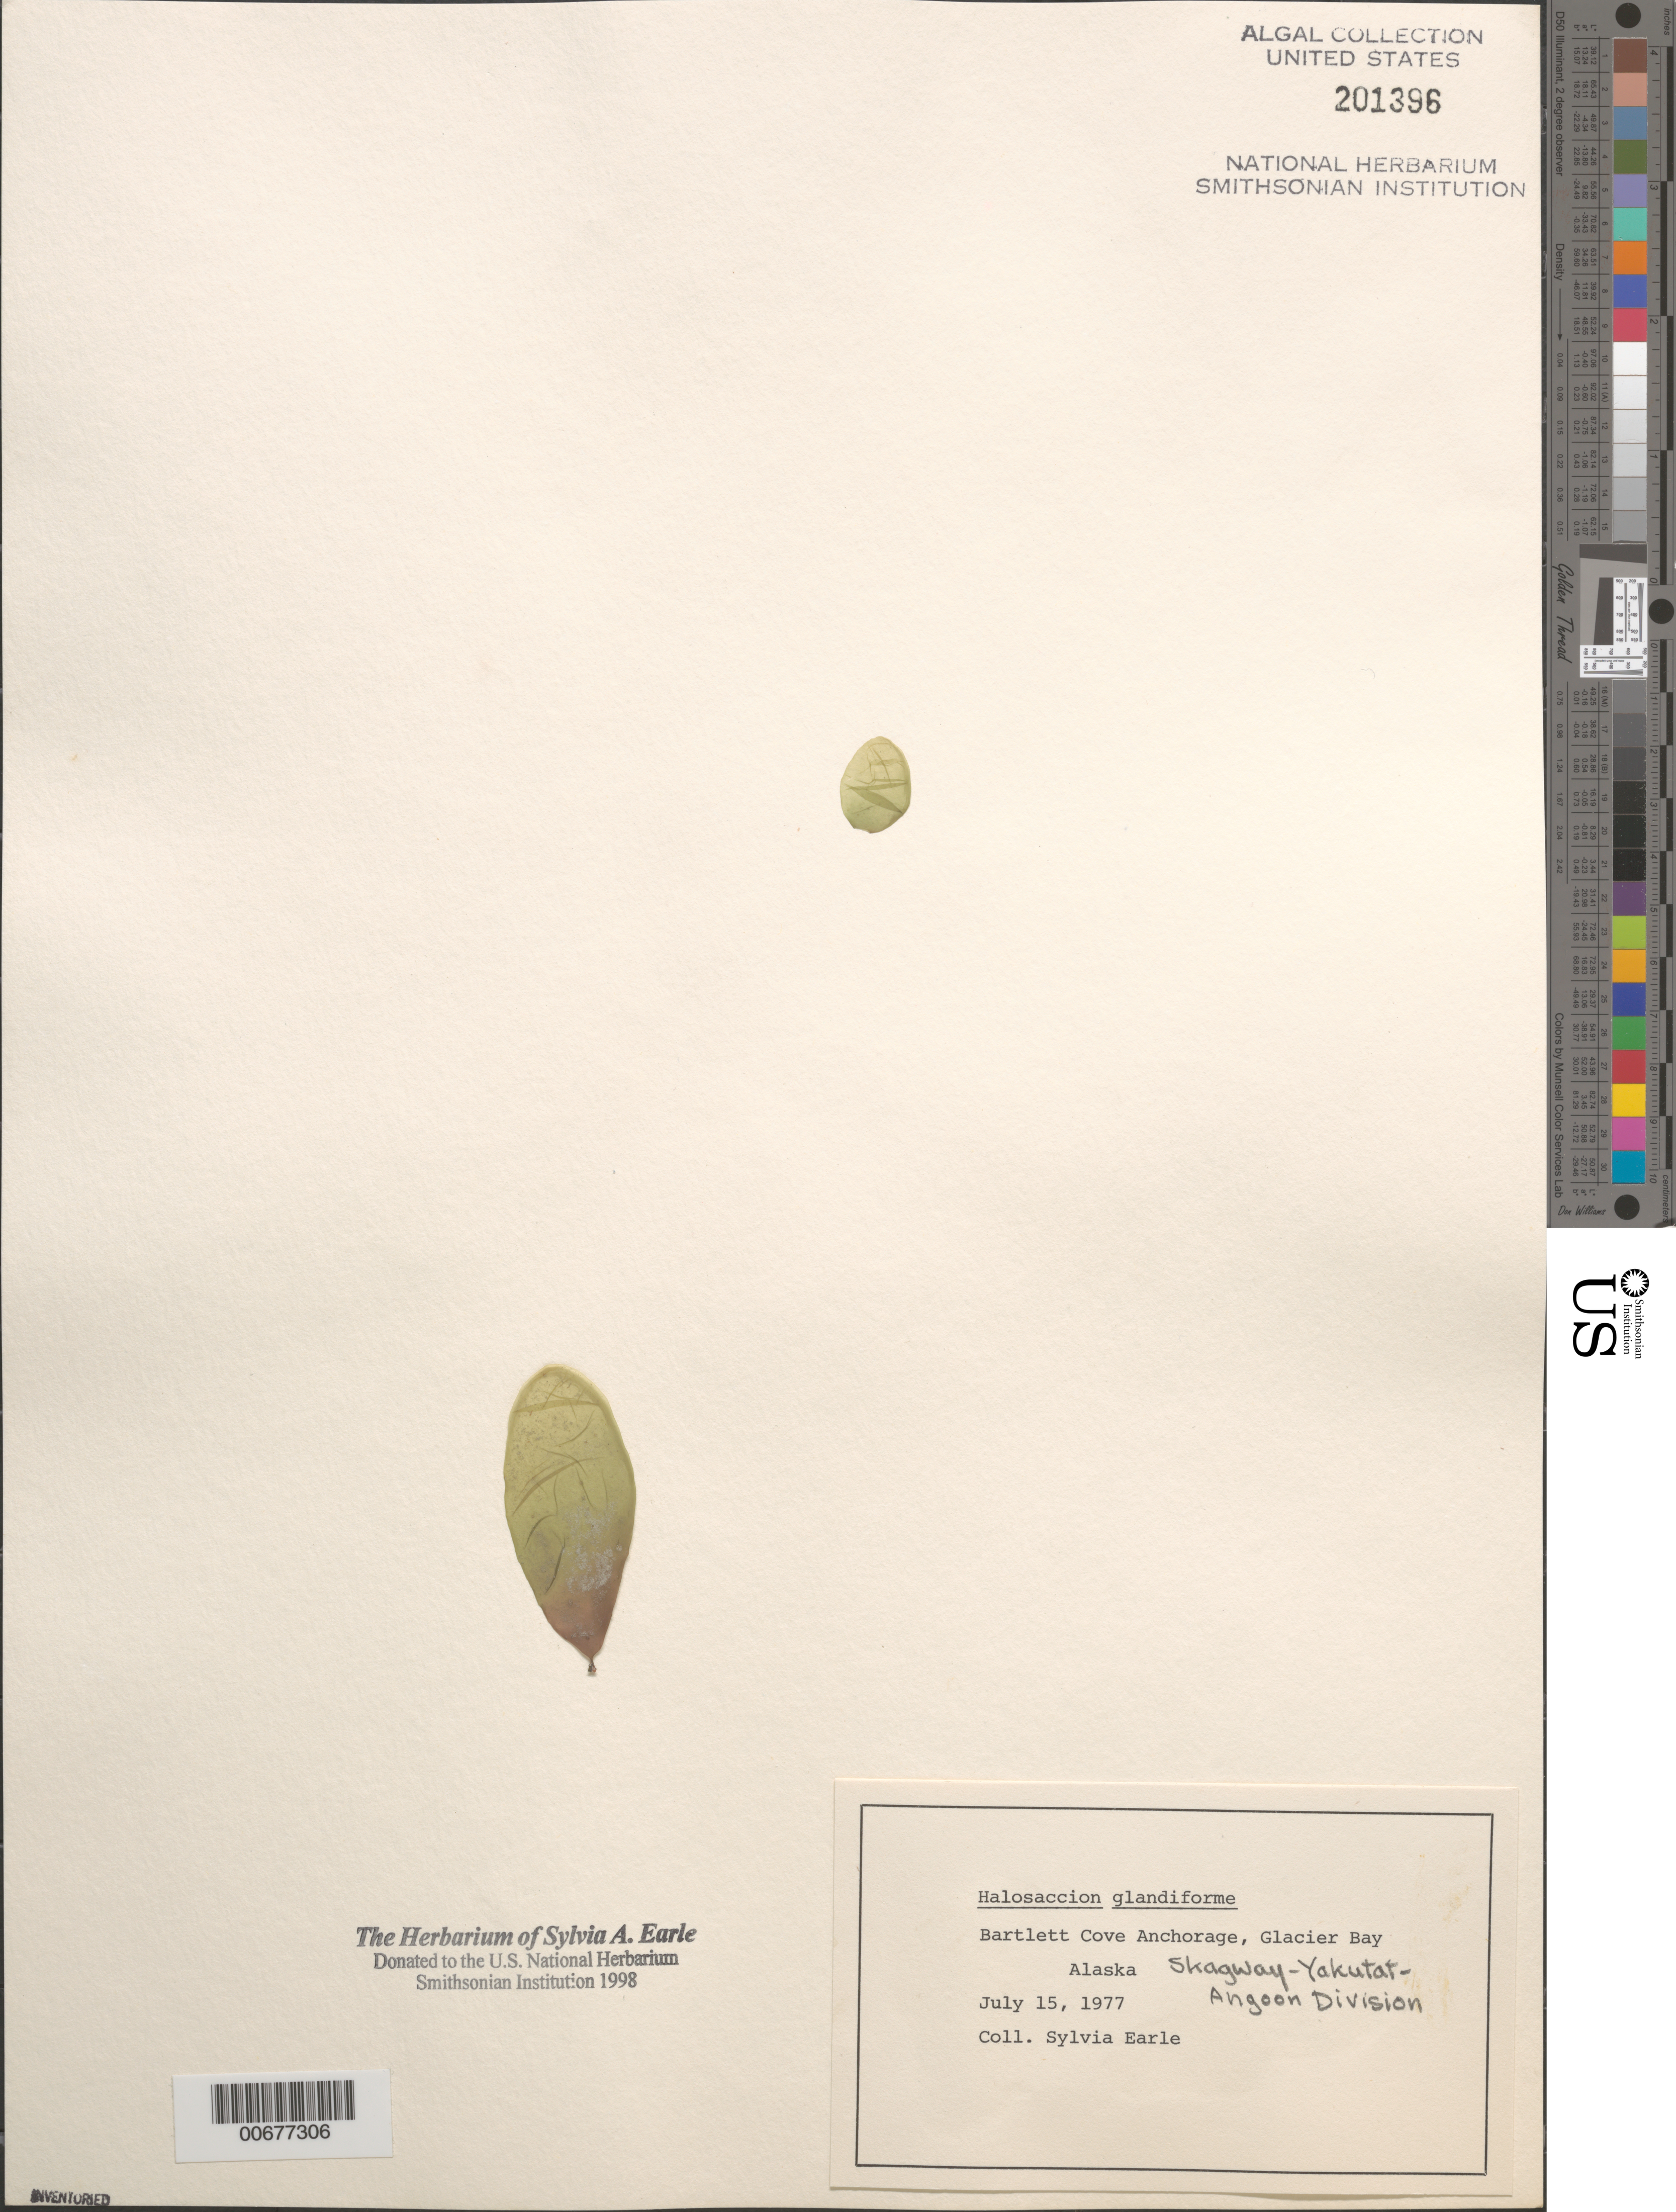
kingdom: Plantae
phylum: Rhodophyta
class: Florideophyceae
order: Palmariales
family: Palmariaceae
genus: Halosaccion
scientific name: Halosaccion glandiforme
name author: (S.G. Gmel.) Rupr.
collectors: S. A. Earle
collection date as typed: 15 Jul 1977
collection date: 1977-07-15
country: United States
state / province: Alaska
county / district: Skagway-Yakutat-Angoon Division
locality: Bartlett Cove (Anchorage), Glacier Bay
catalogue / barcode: US 201396